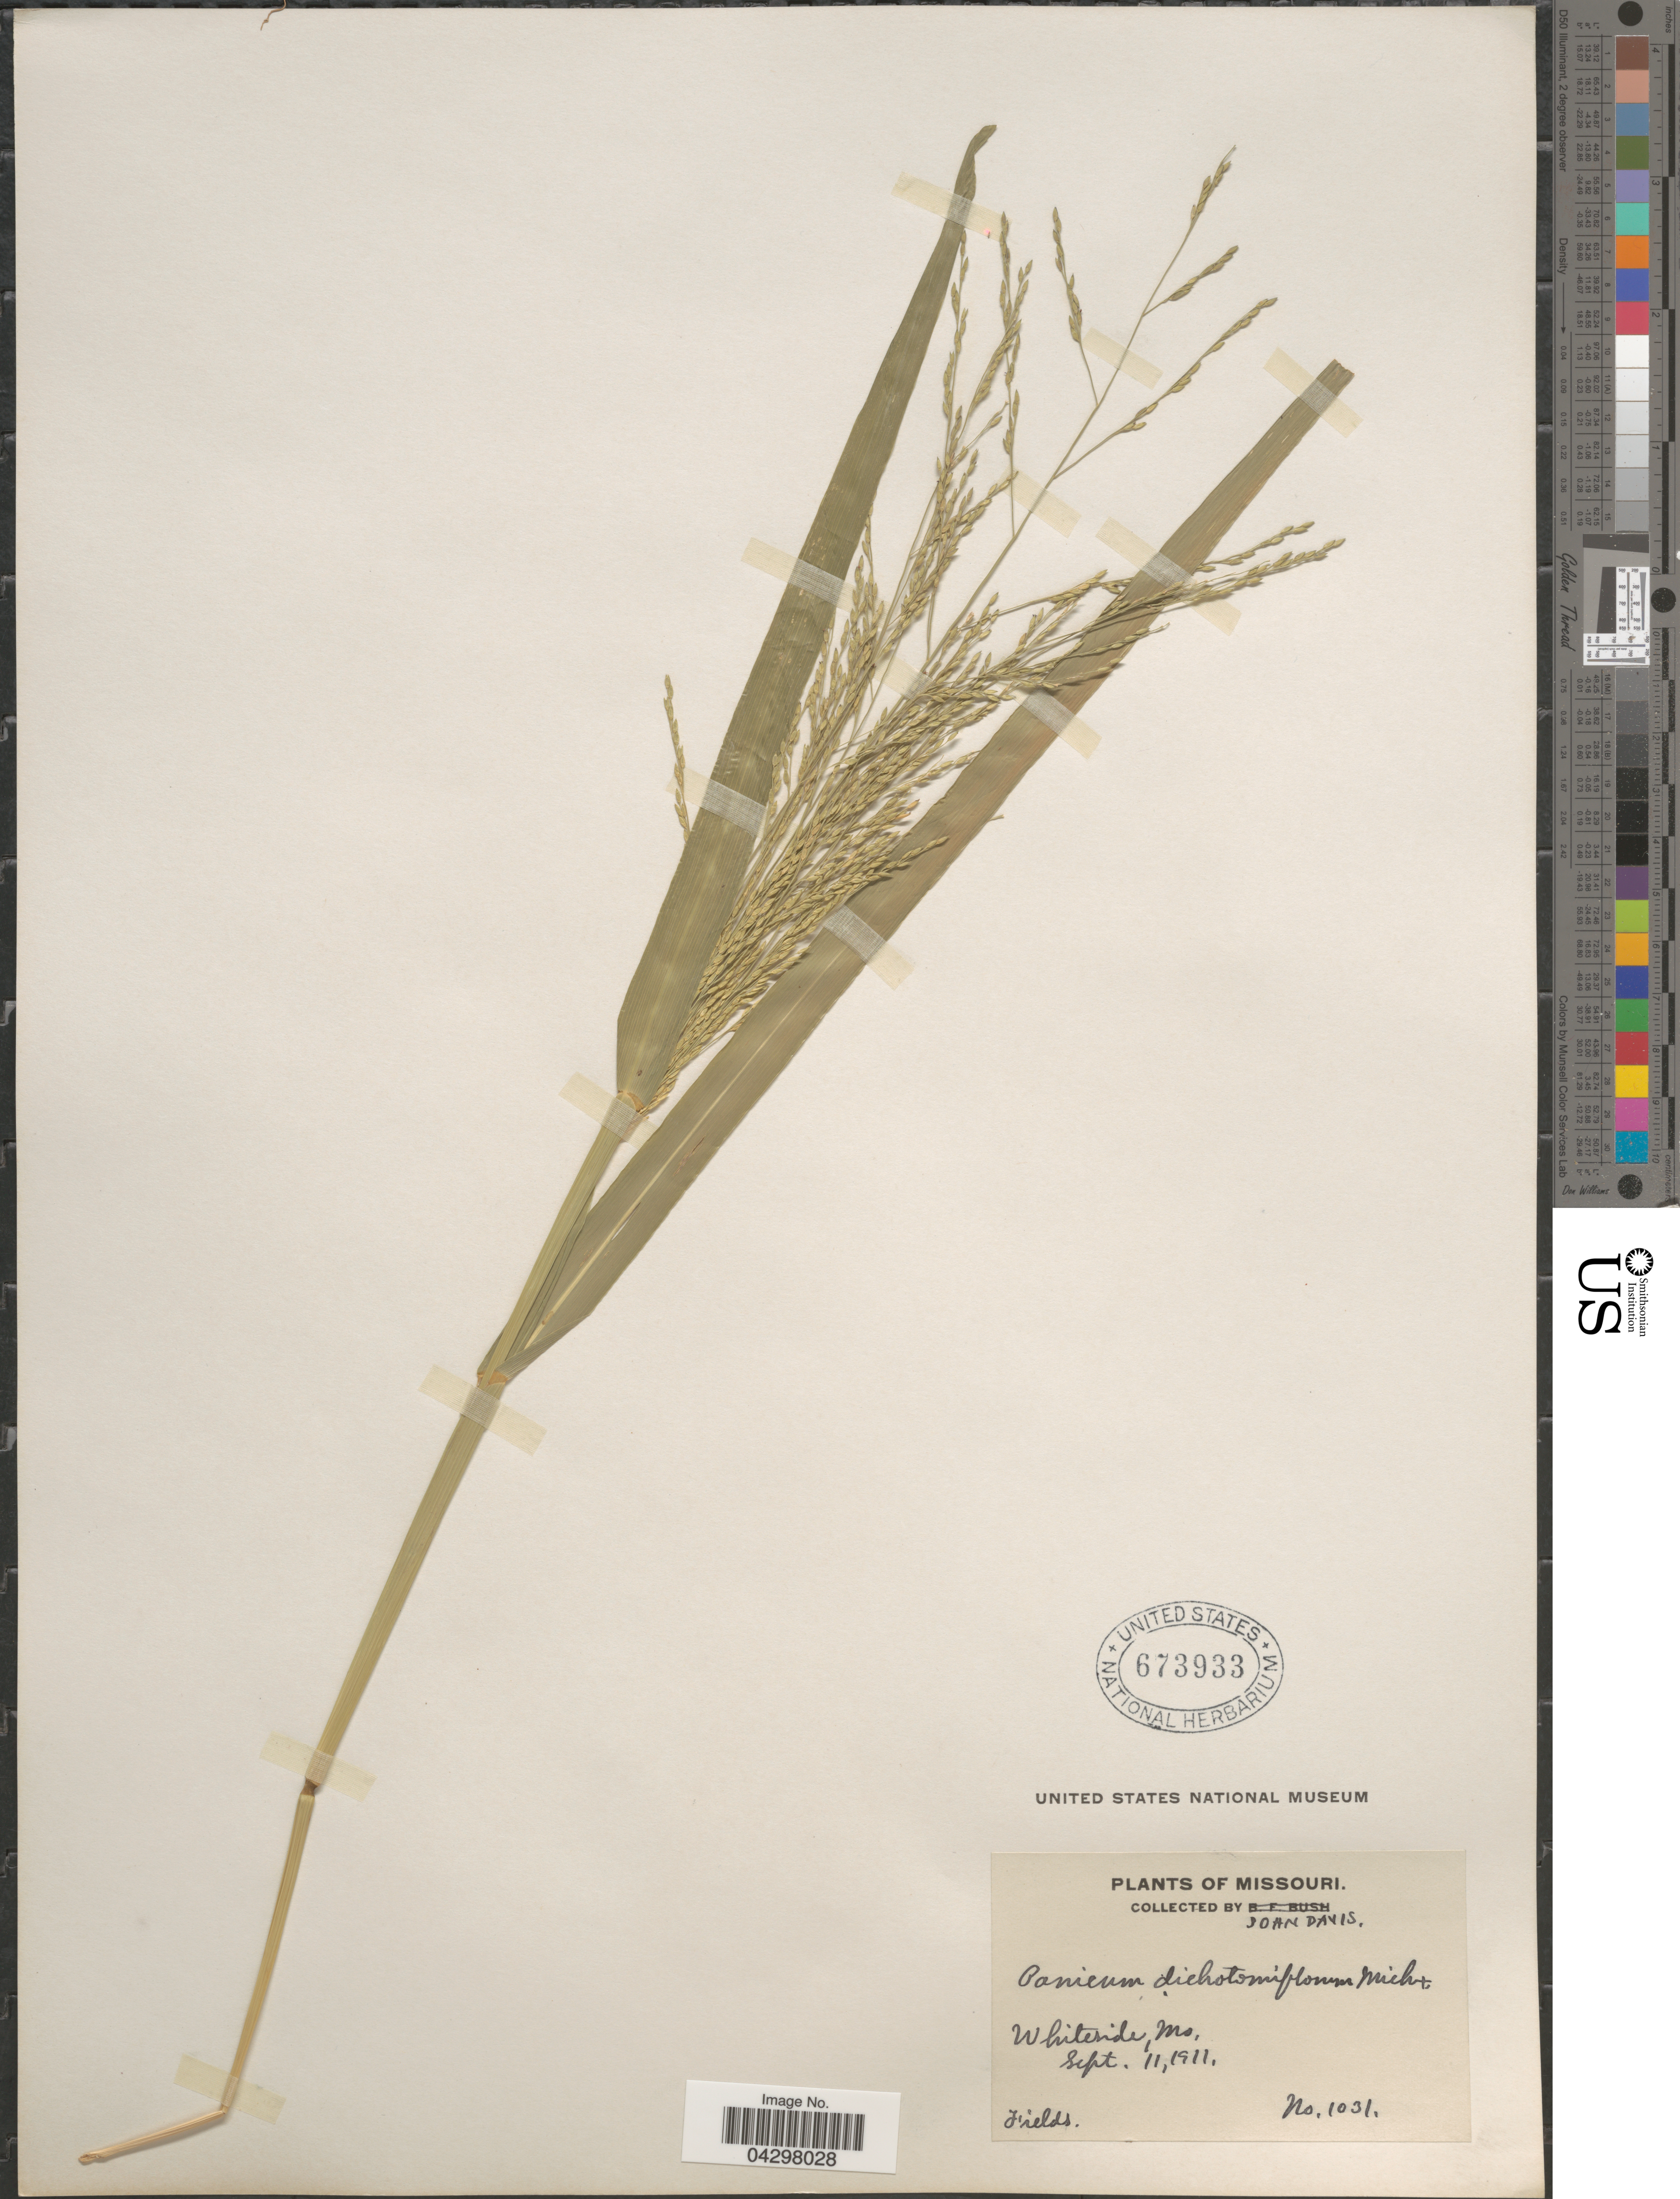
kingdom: Plantae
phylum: Tracheophyta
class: Liliopsida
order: Poales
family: Poaceae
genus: Panicum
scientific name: Panicum dichotomiflorum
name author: Michx.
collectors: J. Davis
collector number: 1031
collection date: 1911-09-11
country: United States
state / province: Missouri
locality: Whiteside.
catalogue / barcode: US 673933